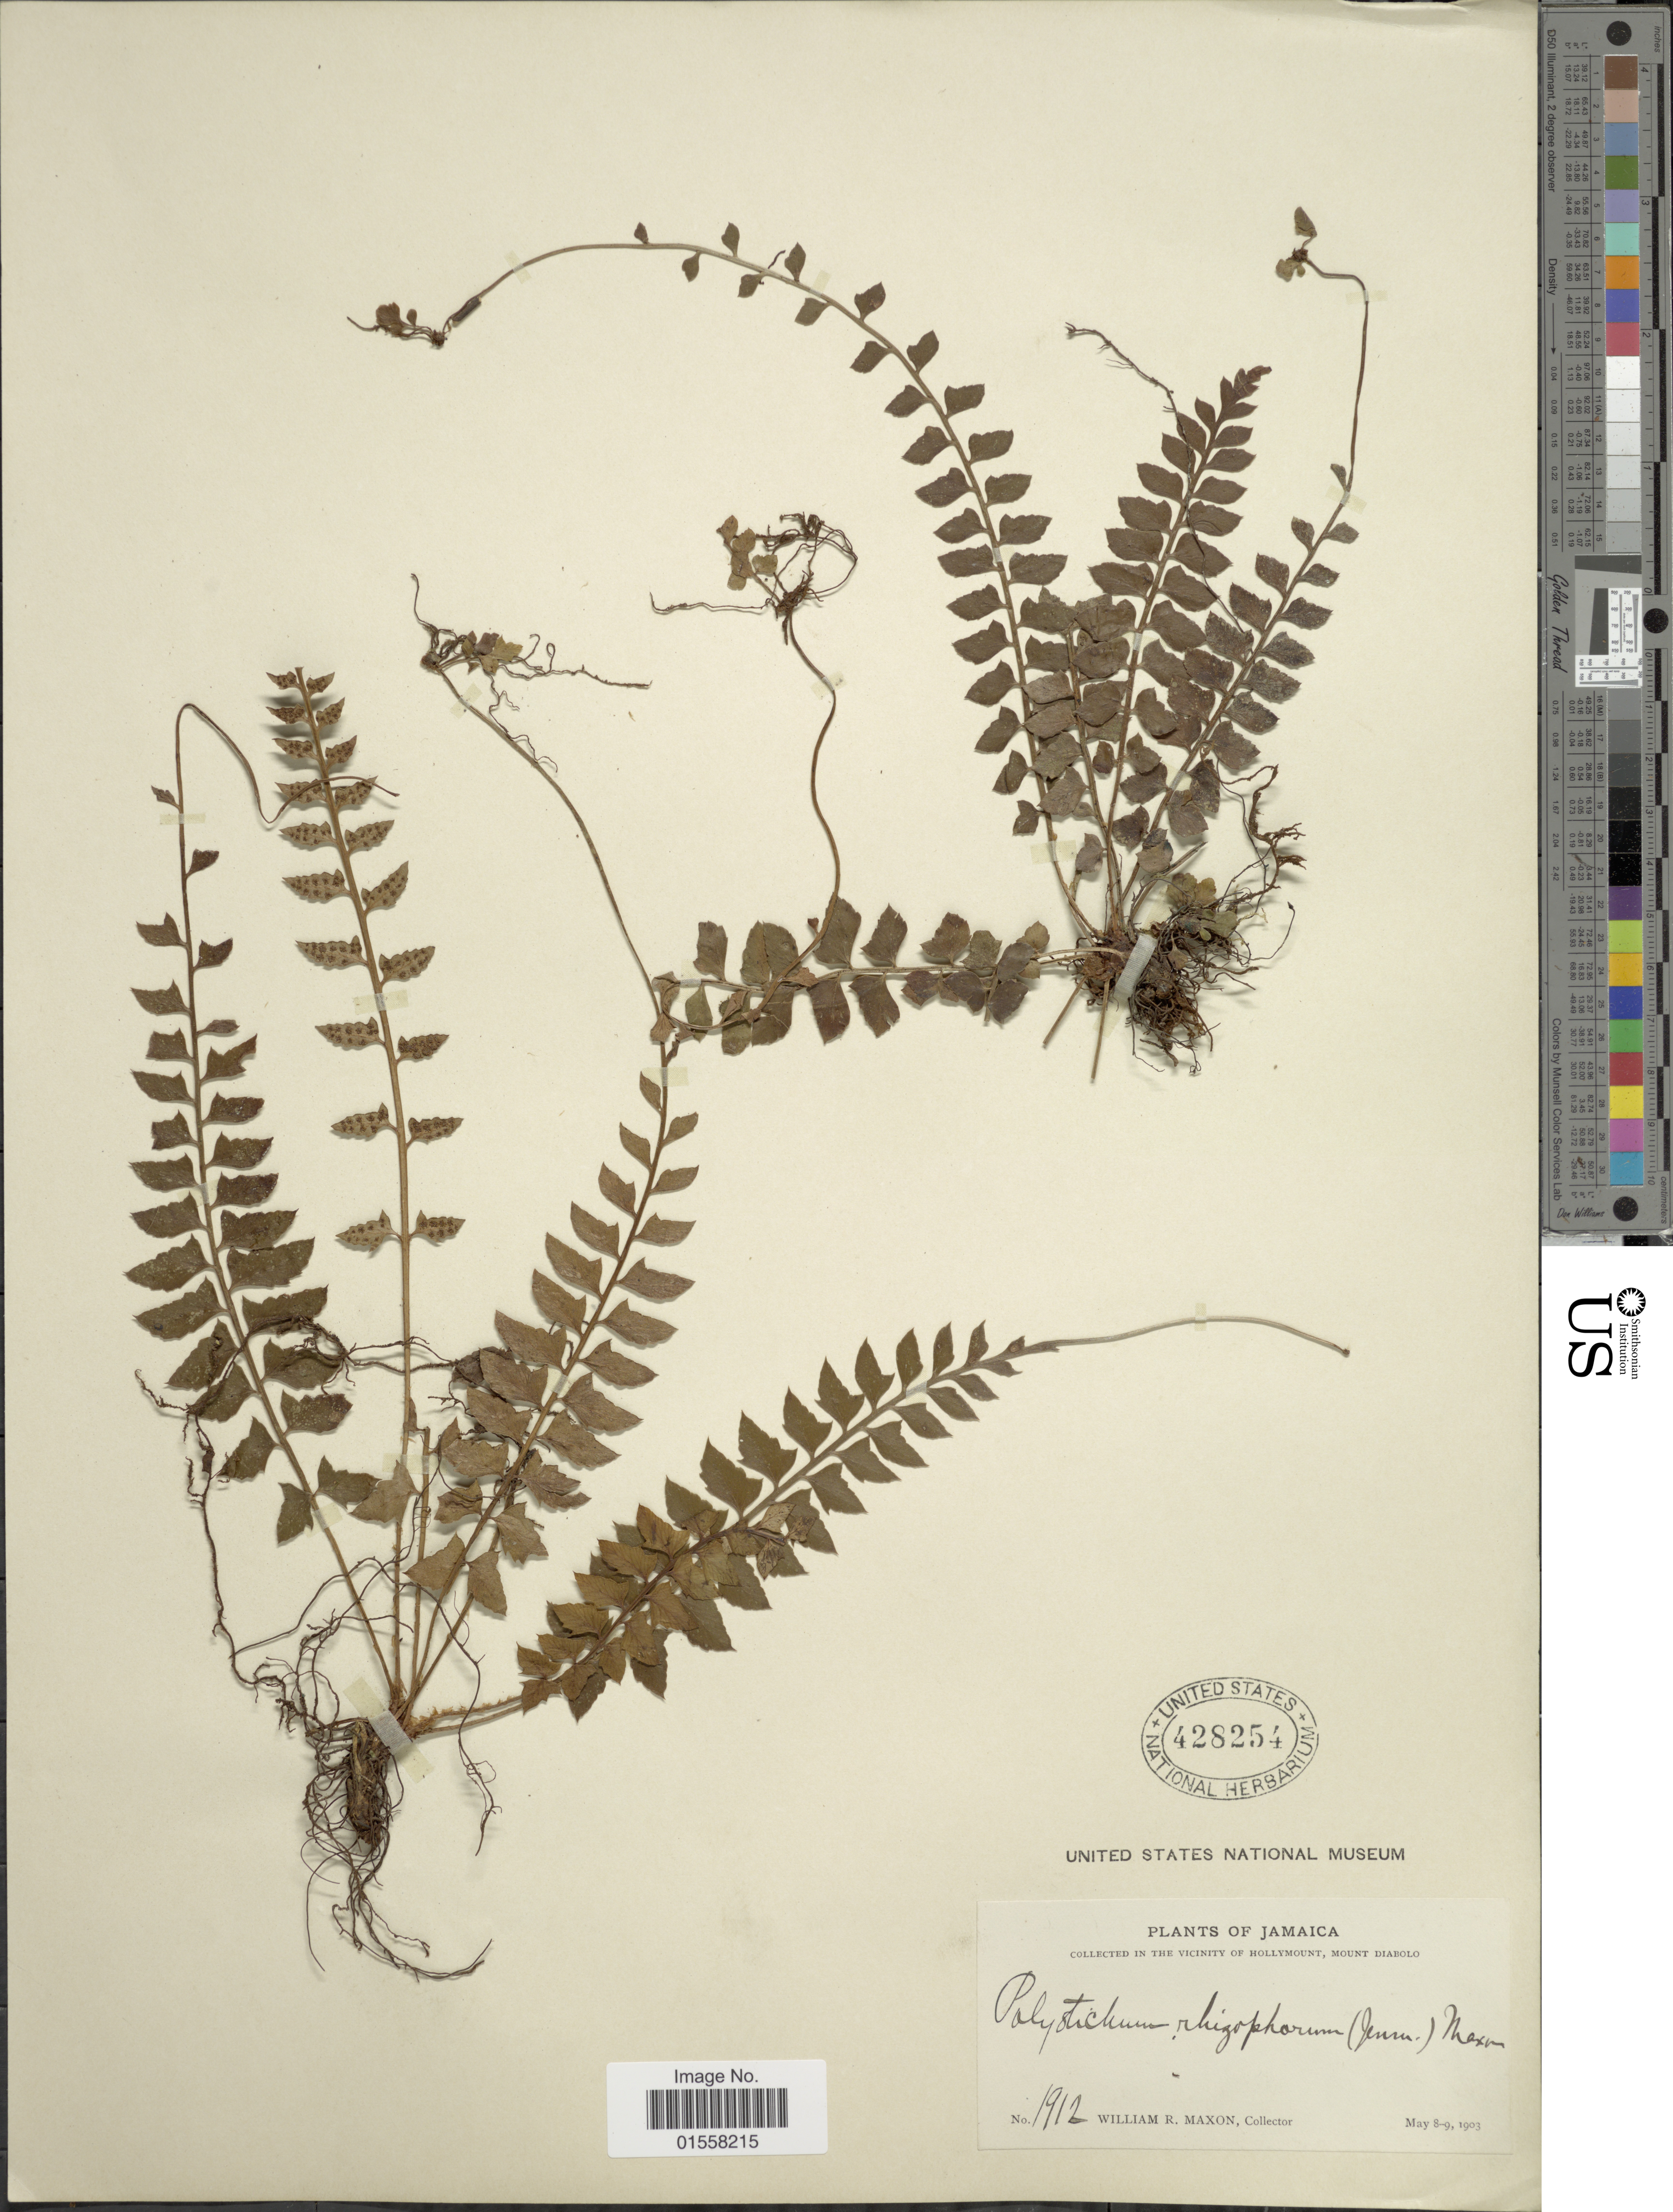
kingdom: Plantae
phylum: Tracheophyta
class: Polypodiopsida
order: Polypodiales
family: Dryopteridaceae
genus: Polystichum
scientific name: Polystichum rhizophorum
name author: (Jenman) Maxon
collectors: W. R. Maxon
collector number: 1912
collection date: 1903-05-08/1903-05-09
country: Jamaica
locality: Jamaica. In the vicinity of Hollymount, Mount Diablo.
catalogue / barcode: US 428254